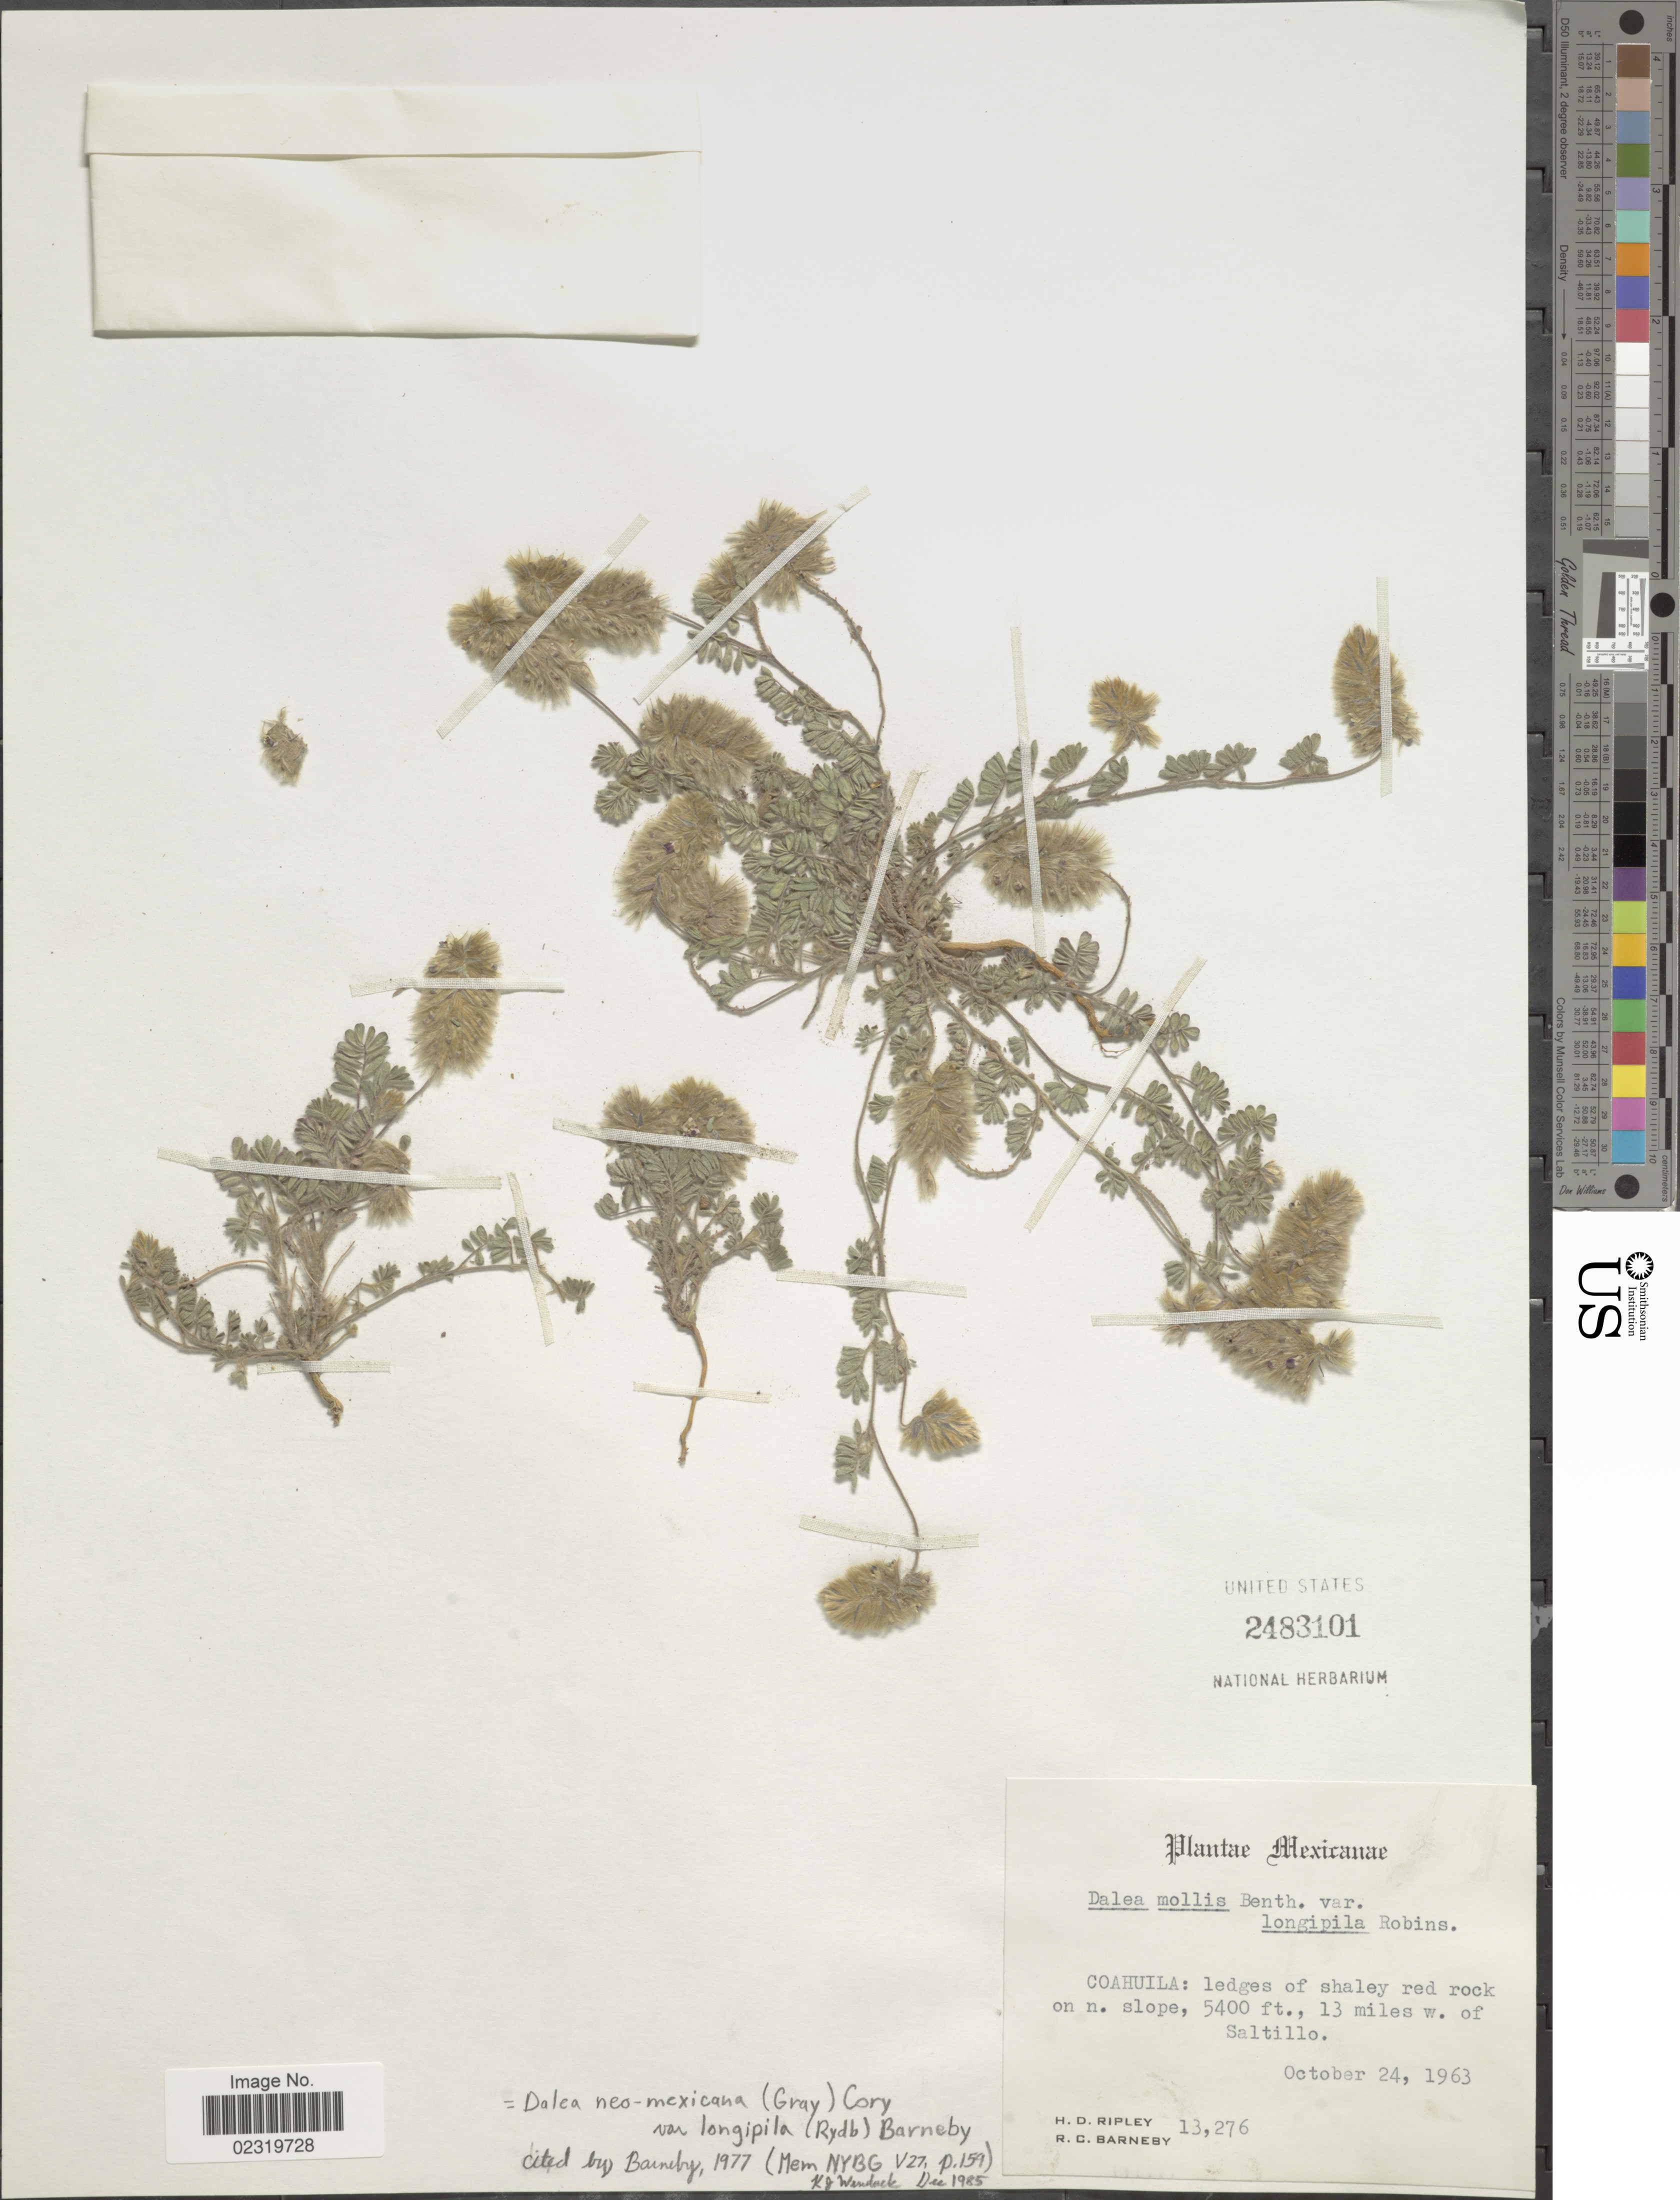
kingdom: Plantae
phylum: Tracheophyta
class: Magnoliopsida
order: Fabales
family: Fabaceae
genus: Dalea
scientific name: Dalea neomexicana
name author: (A. Gray) Cory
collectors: H. Ripley & R. C. Barneby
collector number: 13276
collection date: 1963-10-24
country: Mexico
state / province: Coahuila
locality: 13 miles w of Saltillo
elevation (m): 1646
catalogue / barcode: US 2483101